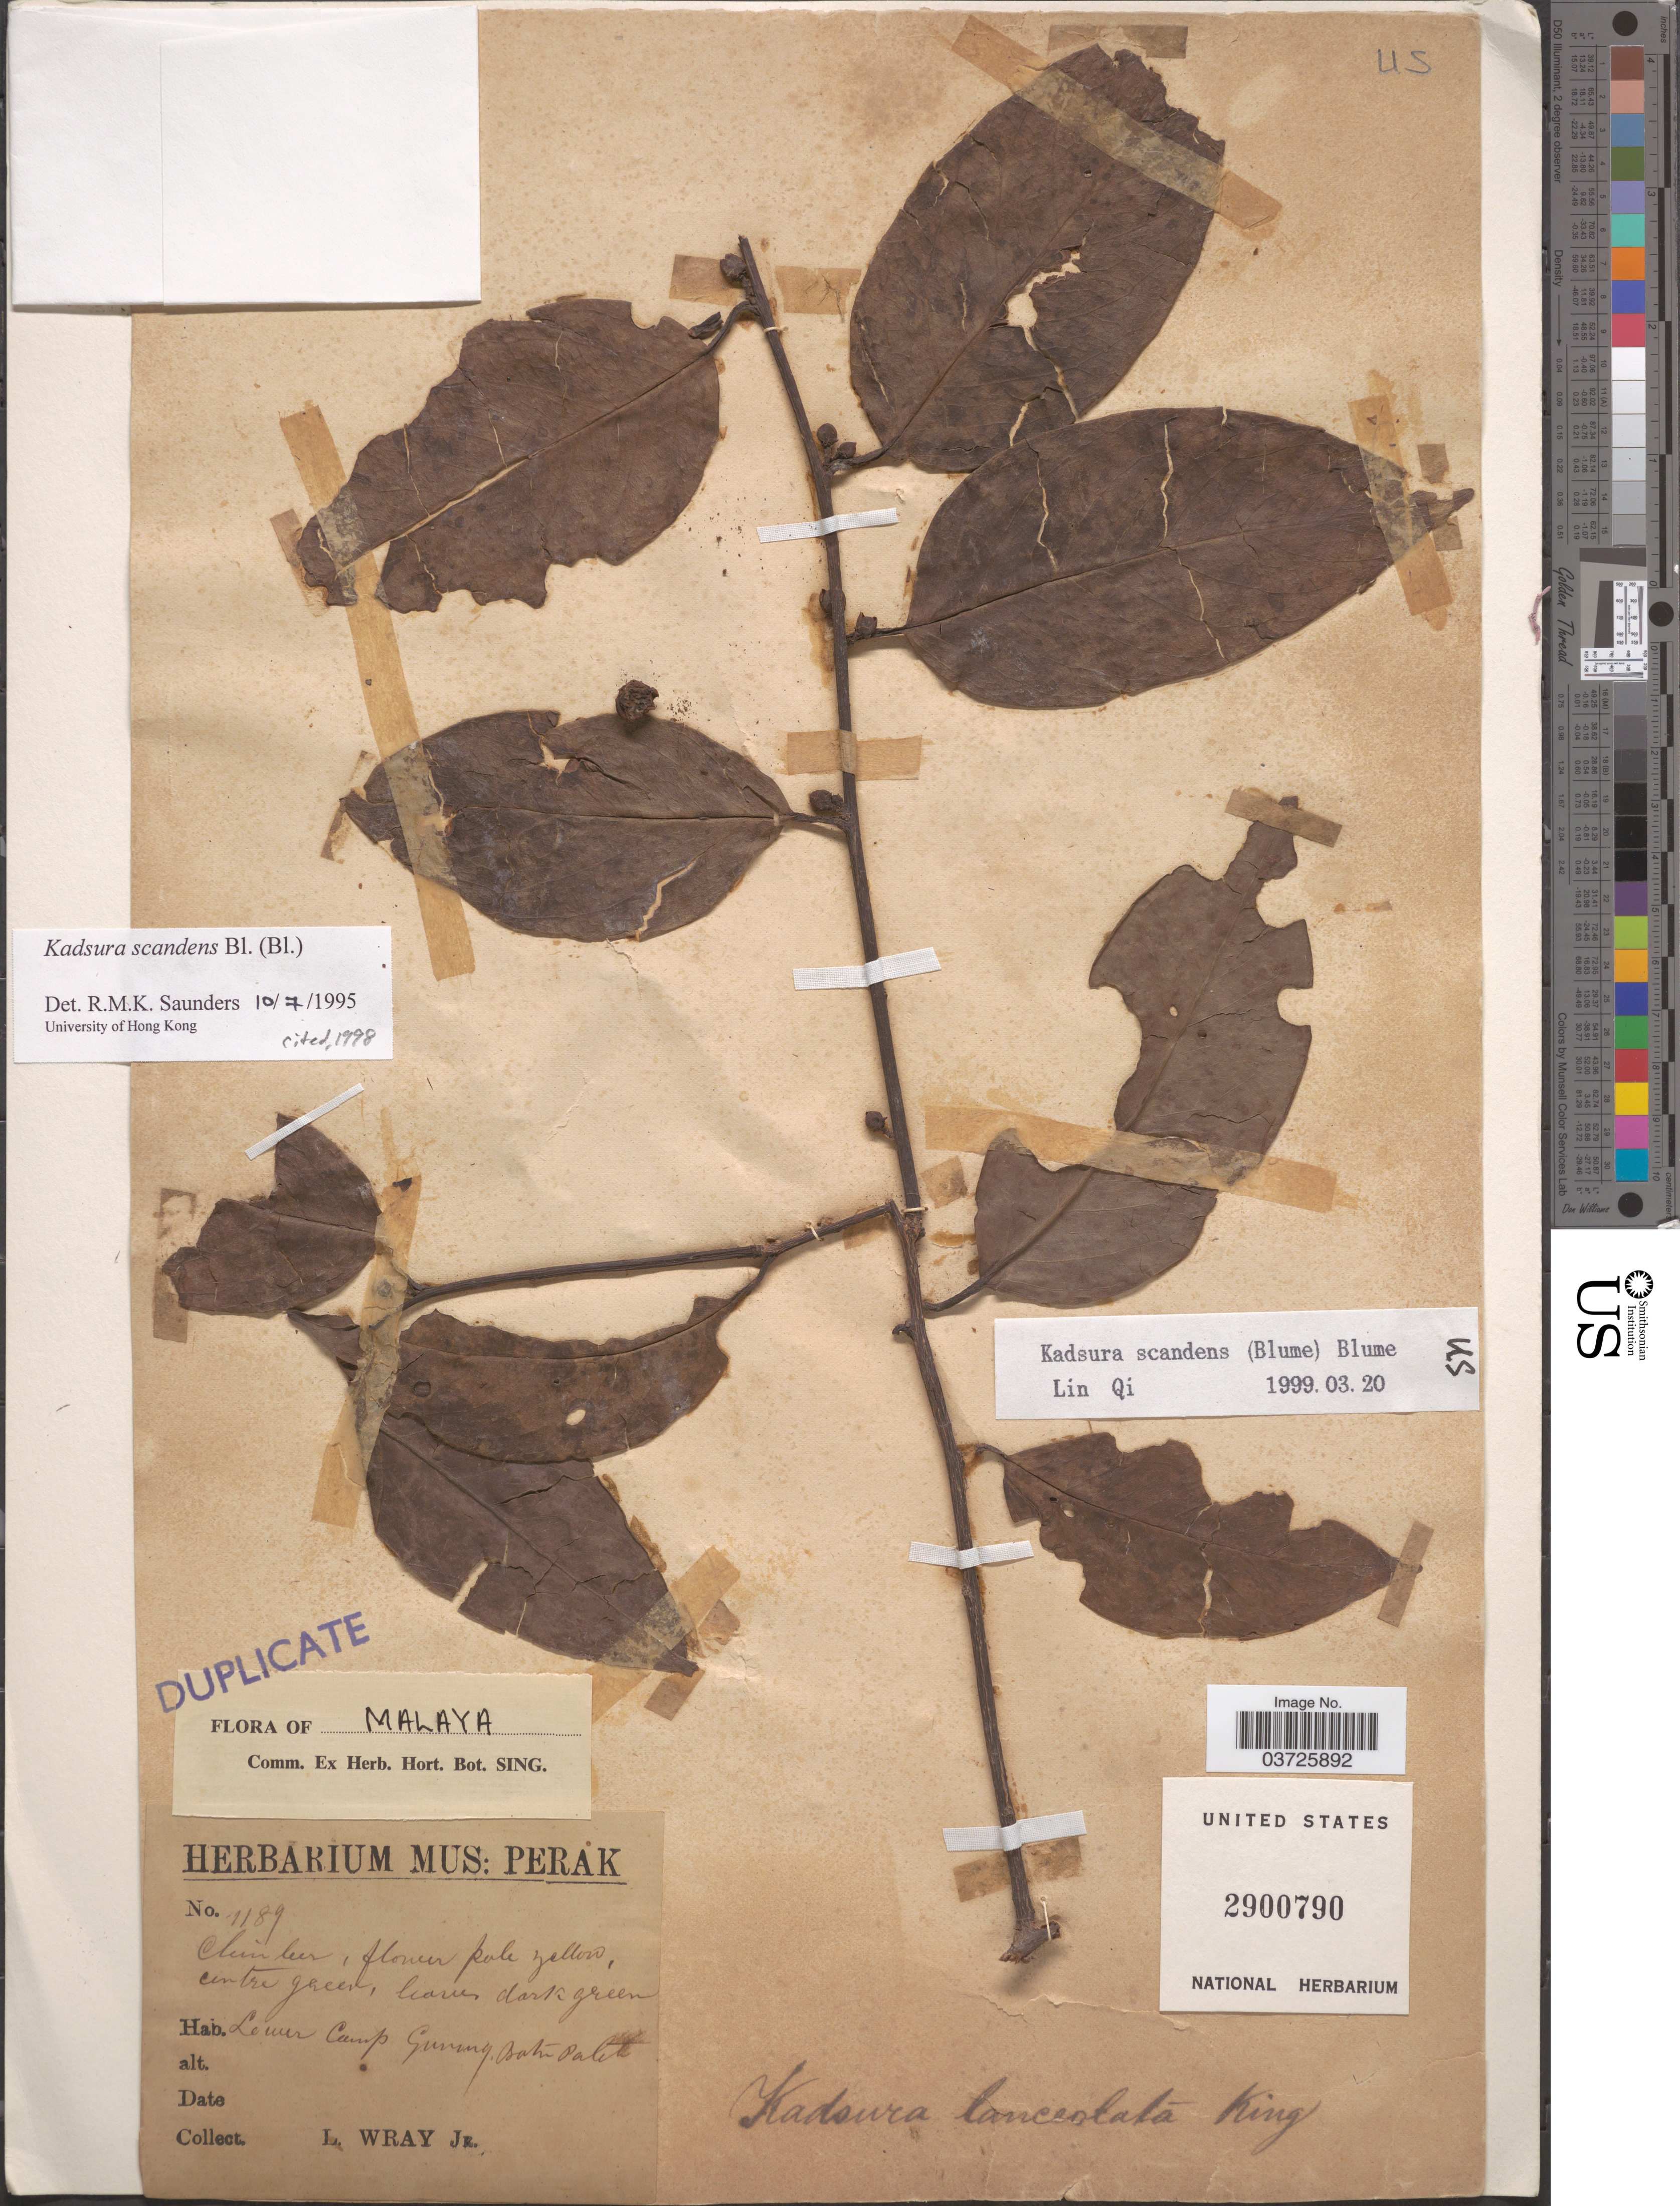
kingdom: Plantae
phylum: Tracheophyta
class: Magnoliopsida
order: Austrobaileyales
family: Schisandraceae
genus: Kadsura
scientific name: Kadsura scandens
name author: (Blume) Blume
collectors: L. Wray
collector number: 1189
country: Malaysia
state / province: Perak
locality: Lower Camp. Gunung Batu Putih.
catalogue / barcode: US 2900790